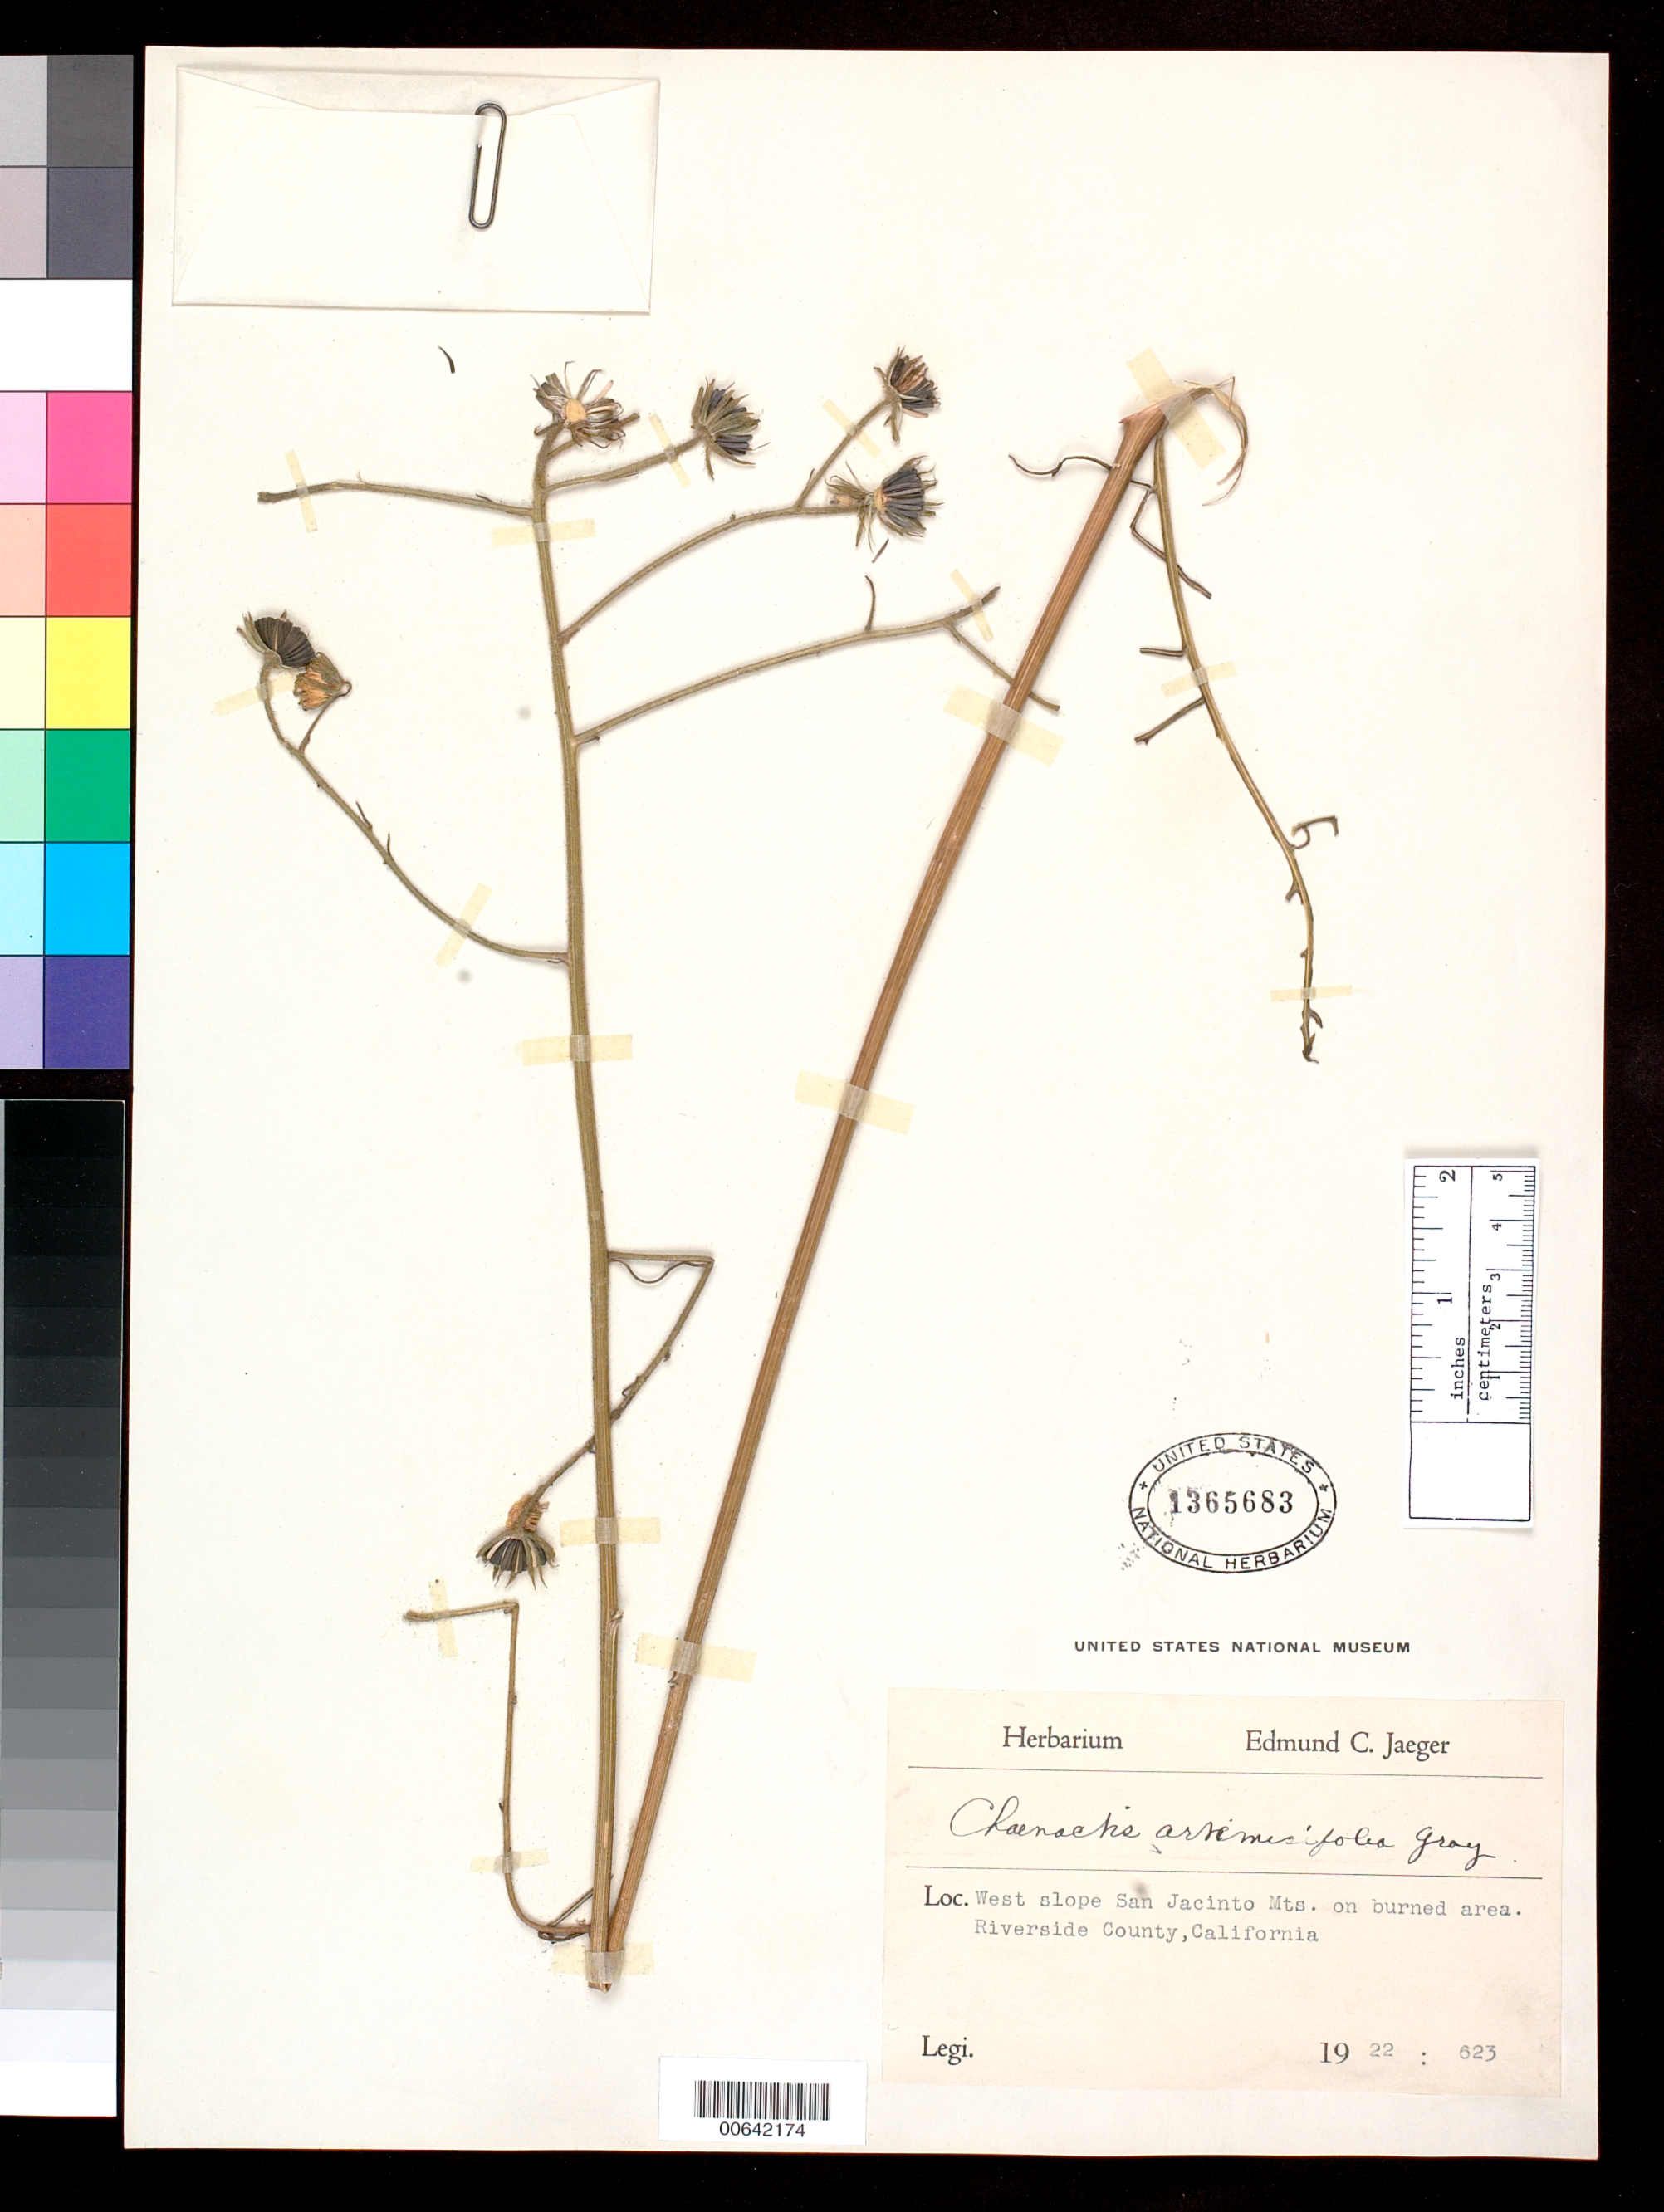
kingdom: Plantae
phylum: Tracheophyta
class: Magnoliopsida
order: Asterales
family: Asteraceae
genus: Chaenactis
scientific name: Chaenactis artemisiifolia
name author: A. Gray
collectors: E. Jaeger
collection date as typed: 23 Jun 1922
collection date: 1922-06-23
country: United States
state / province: California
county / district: Riverside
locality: West slope San Jacinto Mts. On burned area.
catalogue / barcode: US 1365683